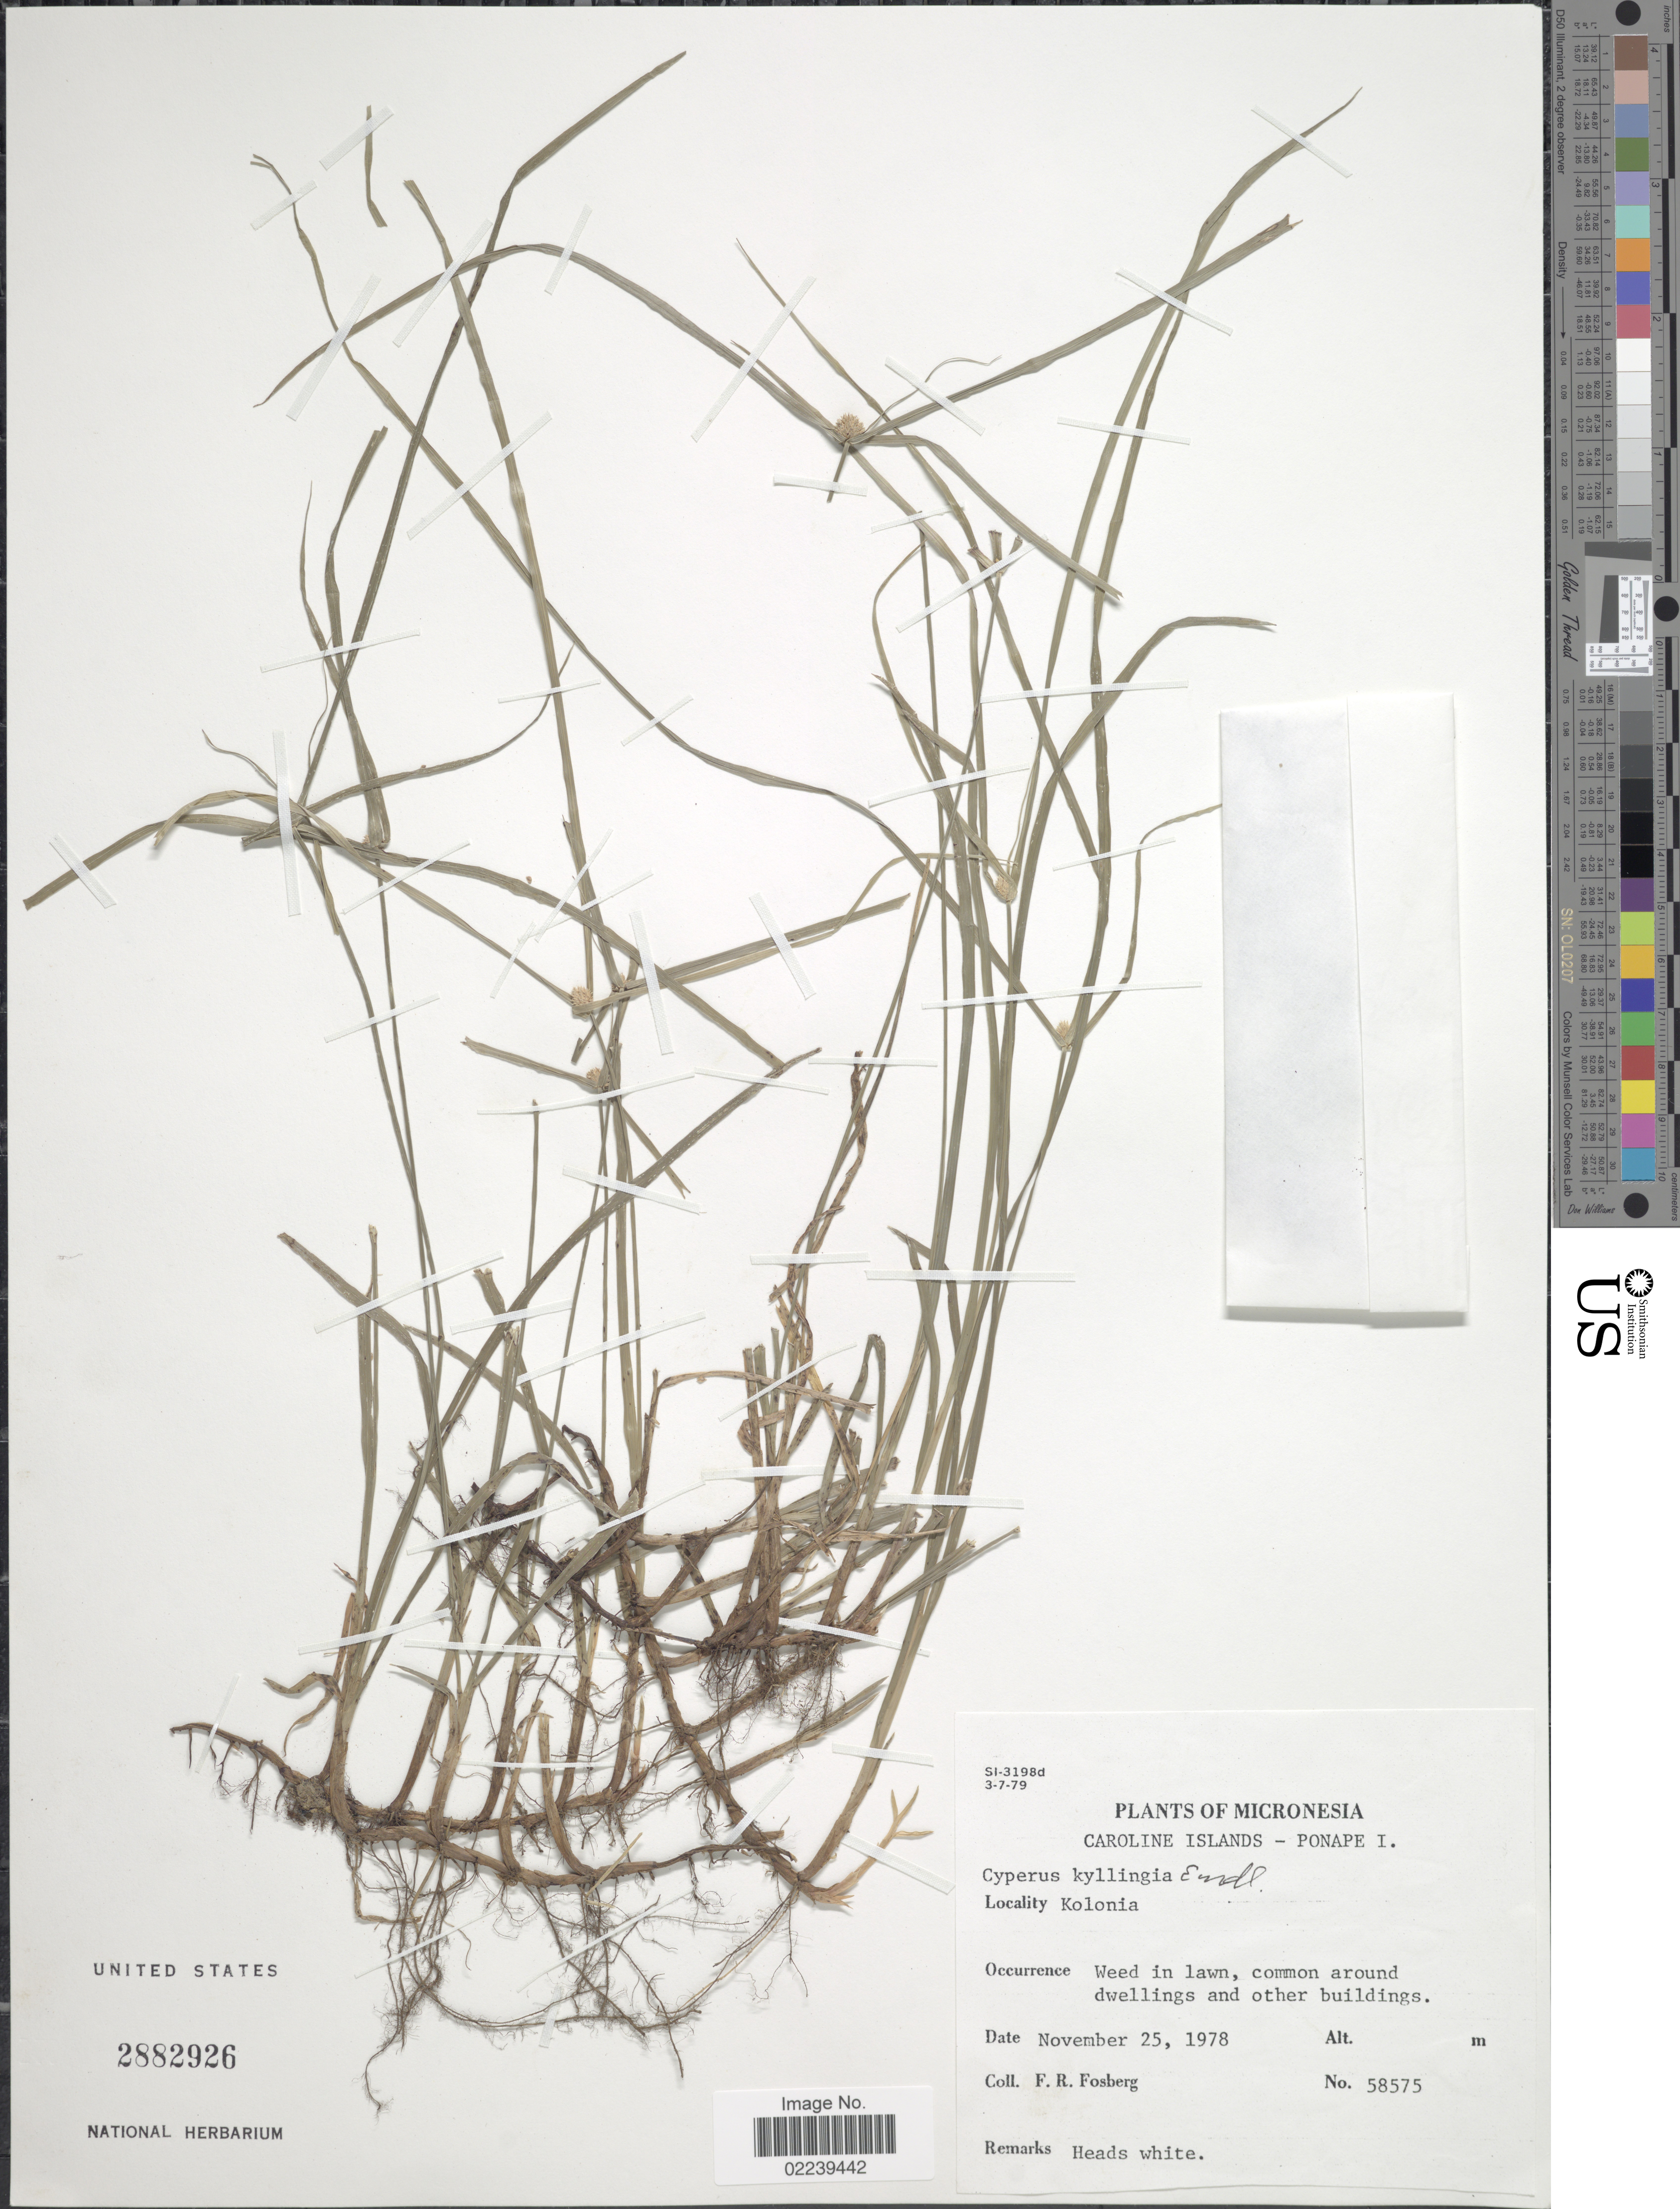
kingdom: Plantae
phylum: Tracheophyta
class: Liliopsida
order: Poales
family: Cyperaceae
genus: Cyperus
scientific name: Cyperus mindorensis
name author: (Steud.) Huygh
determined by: Strong, M. T., (US), Smithsonian Institution - National Museum of Natural History (UNITED STATES)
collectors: F. R. Fosberg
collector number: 58575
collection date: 1978-11-25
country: Micronesia, Federated States of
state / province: Pohnpei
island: Pohnpei [Ponape]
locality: Caroline Islands - Ponape I, Kolonia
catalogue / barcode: US 2882926